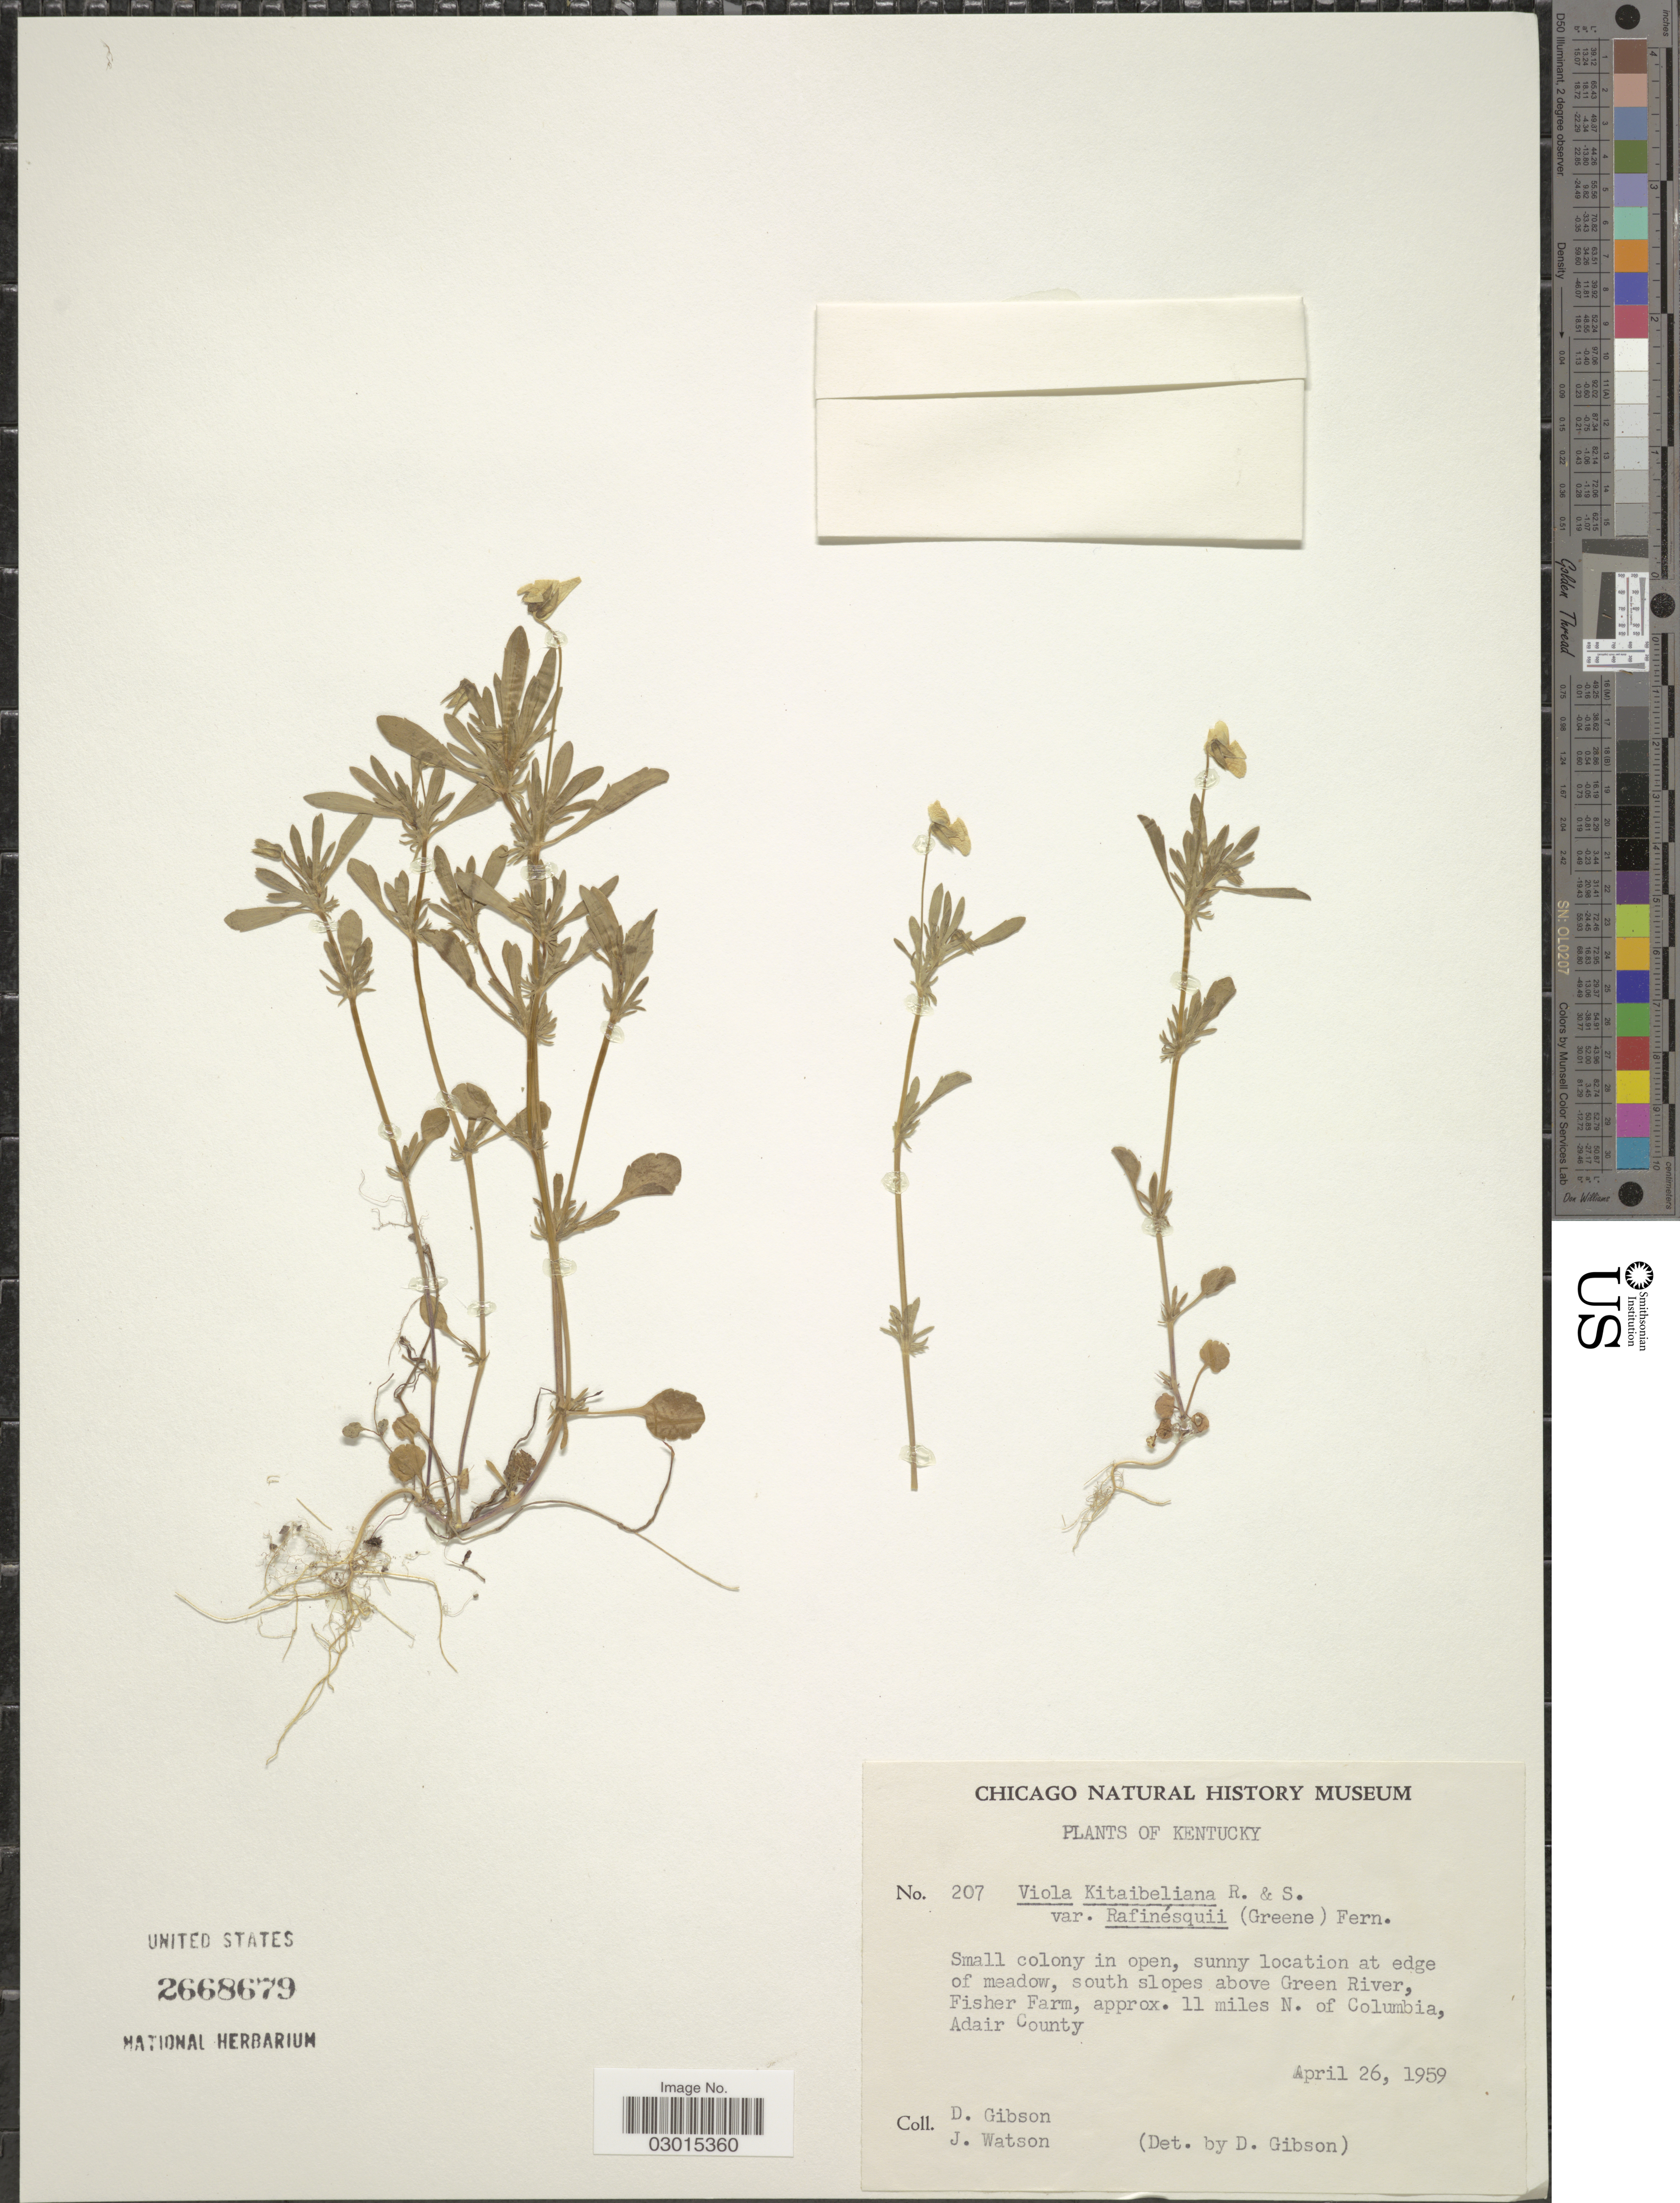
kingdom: Plantae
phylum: Tracheophyta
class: Magnoliopsida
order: Malpighiales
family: Violaceae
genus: Viola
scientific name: Viola kitaibeliana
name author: Schult.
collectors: D. Gibson & J. Watson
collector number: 207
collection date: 1959-04-26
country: United States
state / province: Kentucky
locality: South slopes above Green River, Fisher Farm, approx. 11 miles N. of Columbia, Adair County.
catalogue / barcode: US 2668679